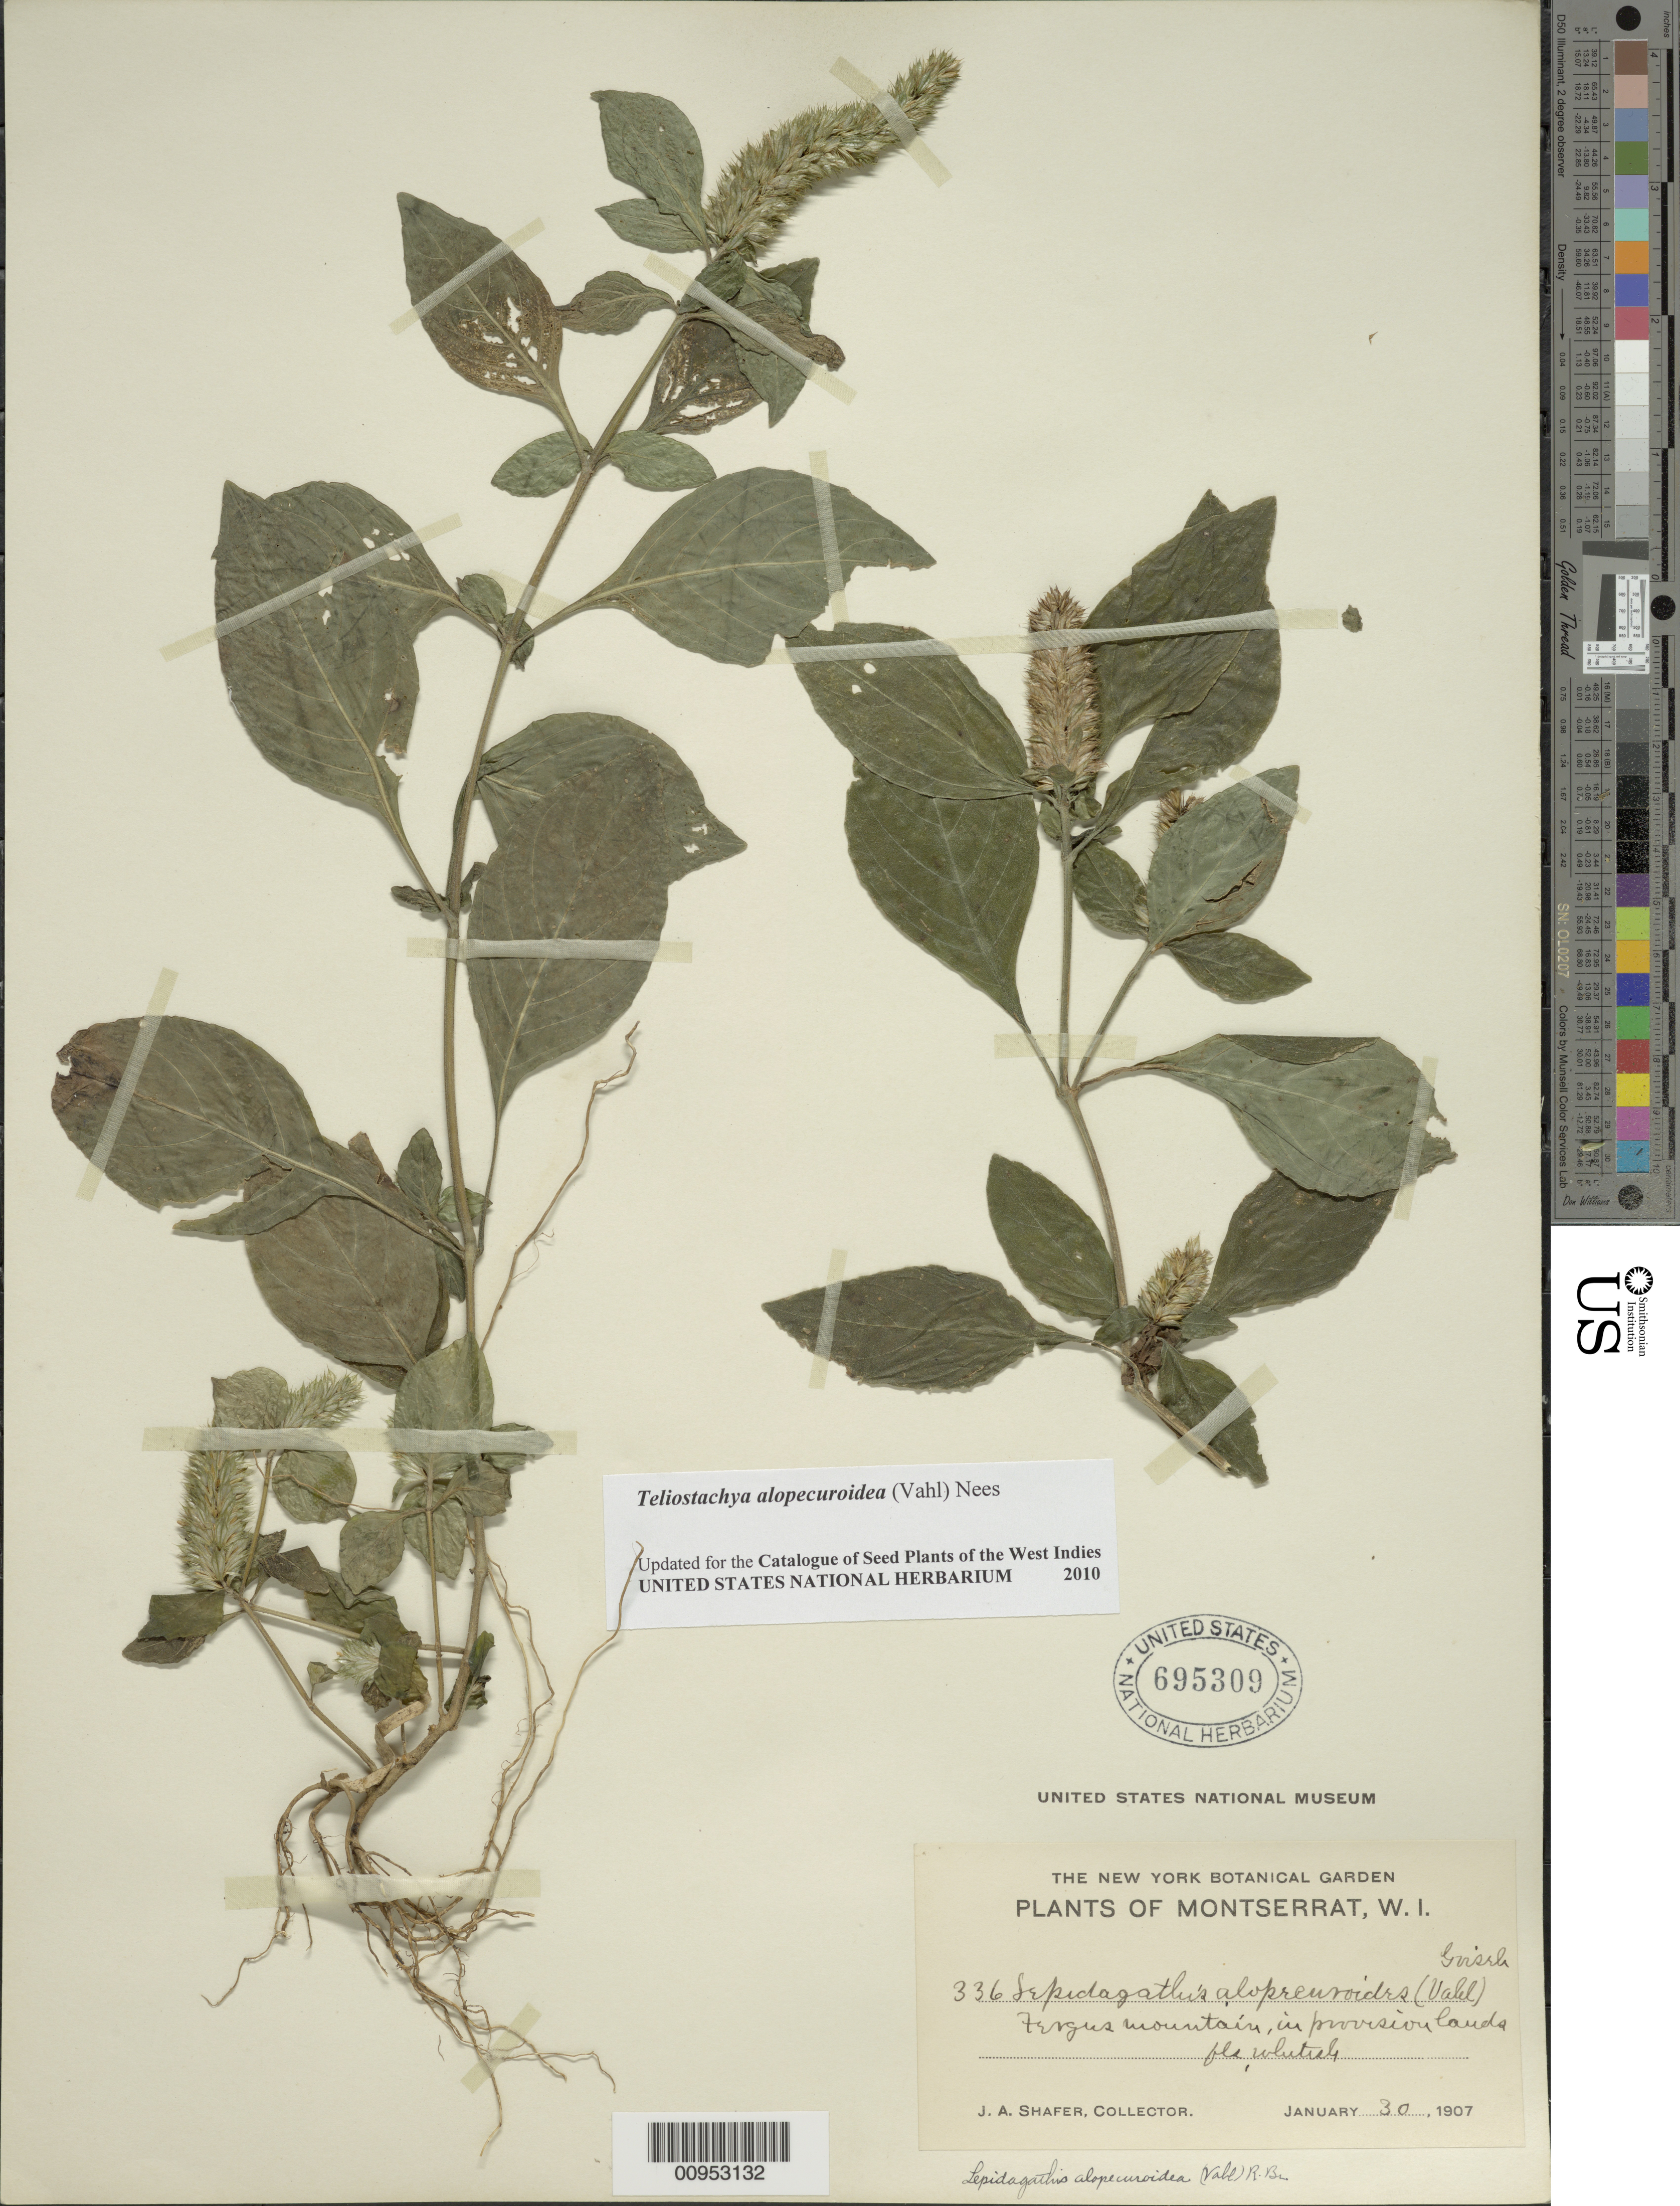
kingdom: Plantae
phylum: Tracheophyta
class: Magnoliopsida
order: Lamiales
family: Acanthaceae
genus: Teliostachya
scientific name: Teliostachya alopecuroidea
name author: (Vahl) Nees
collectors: J. A. Shafer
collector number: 336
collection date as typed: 30 Jan 1907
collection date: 1907-01-30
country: Montserrat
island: Montserrat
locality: Fergus Mountain in provision lands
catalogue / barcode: US 695309